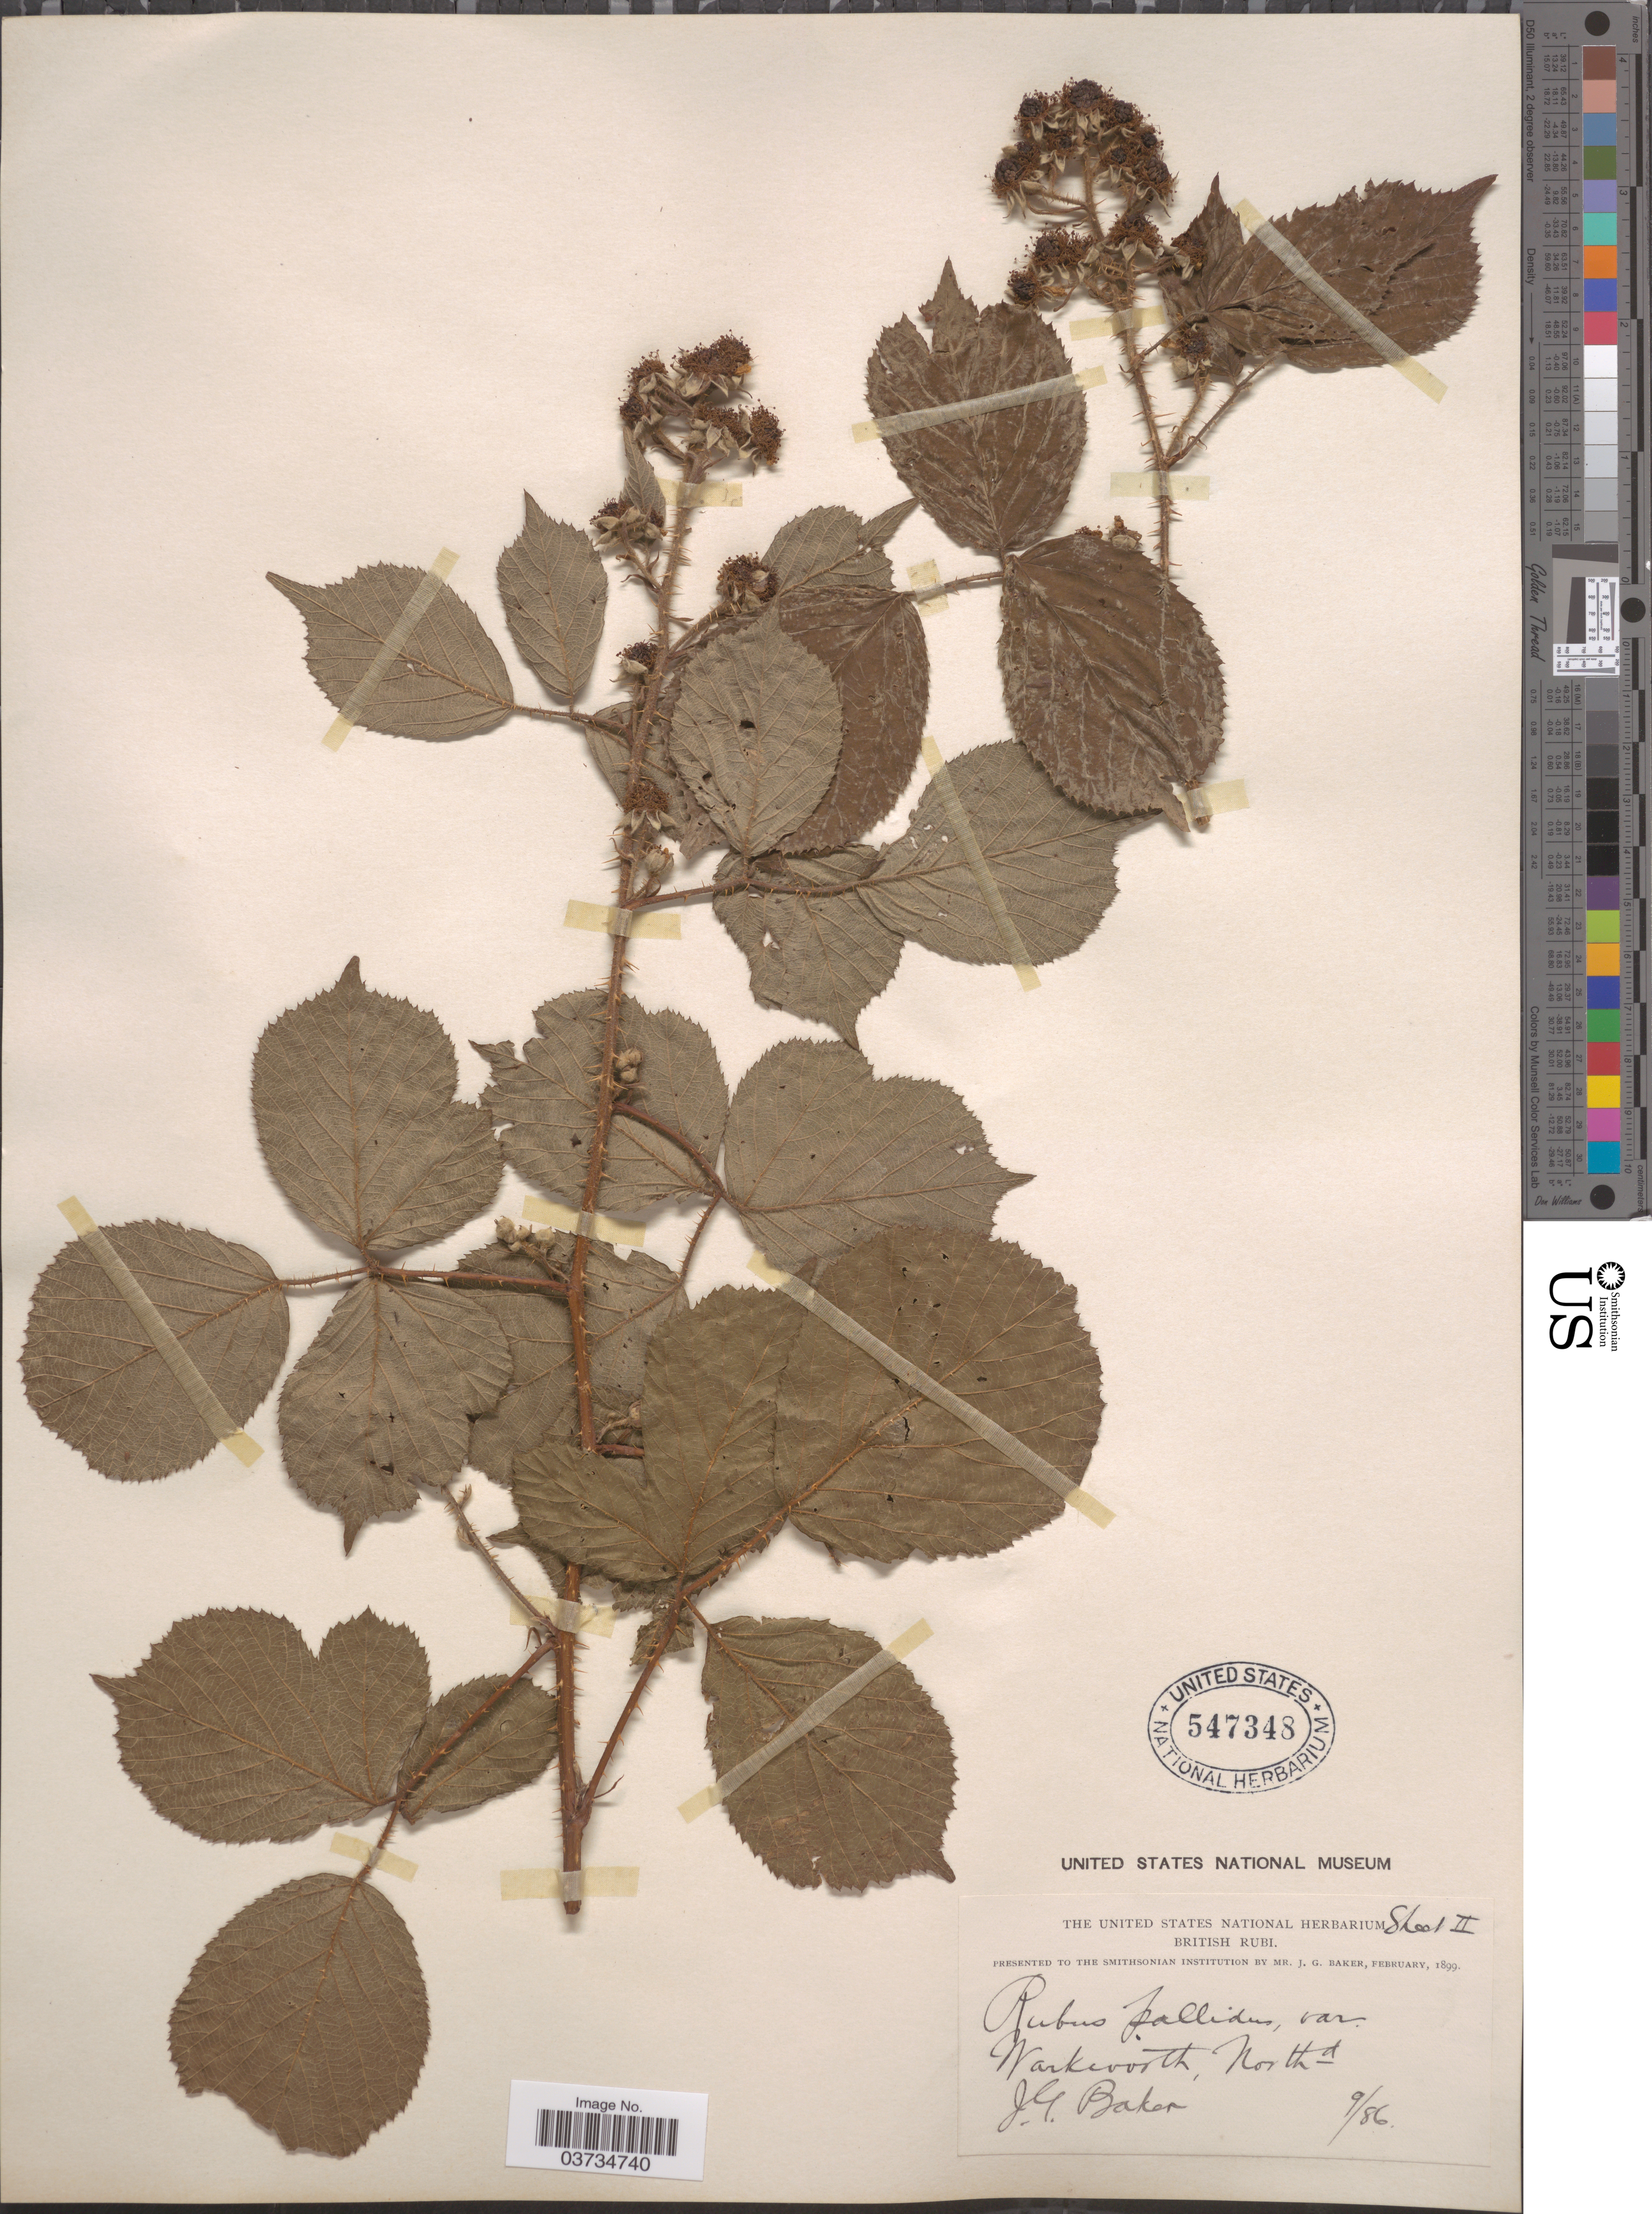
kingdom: Plantae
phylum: Tracheophyta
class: Magnoliopsida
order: Rosales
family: Rosaceae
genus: Rubus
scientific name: Rubus mucronatus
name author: Ser.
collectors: J. G. Baker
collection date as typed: Transcribed d/m/y: /9/86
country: United Kingdom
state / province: England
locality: Warkworth, Northd.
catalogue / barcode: US 547348